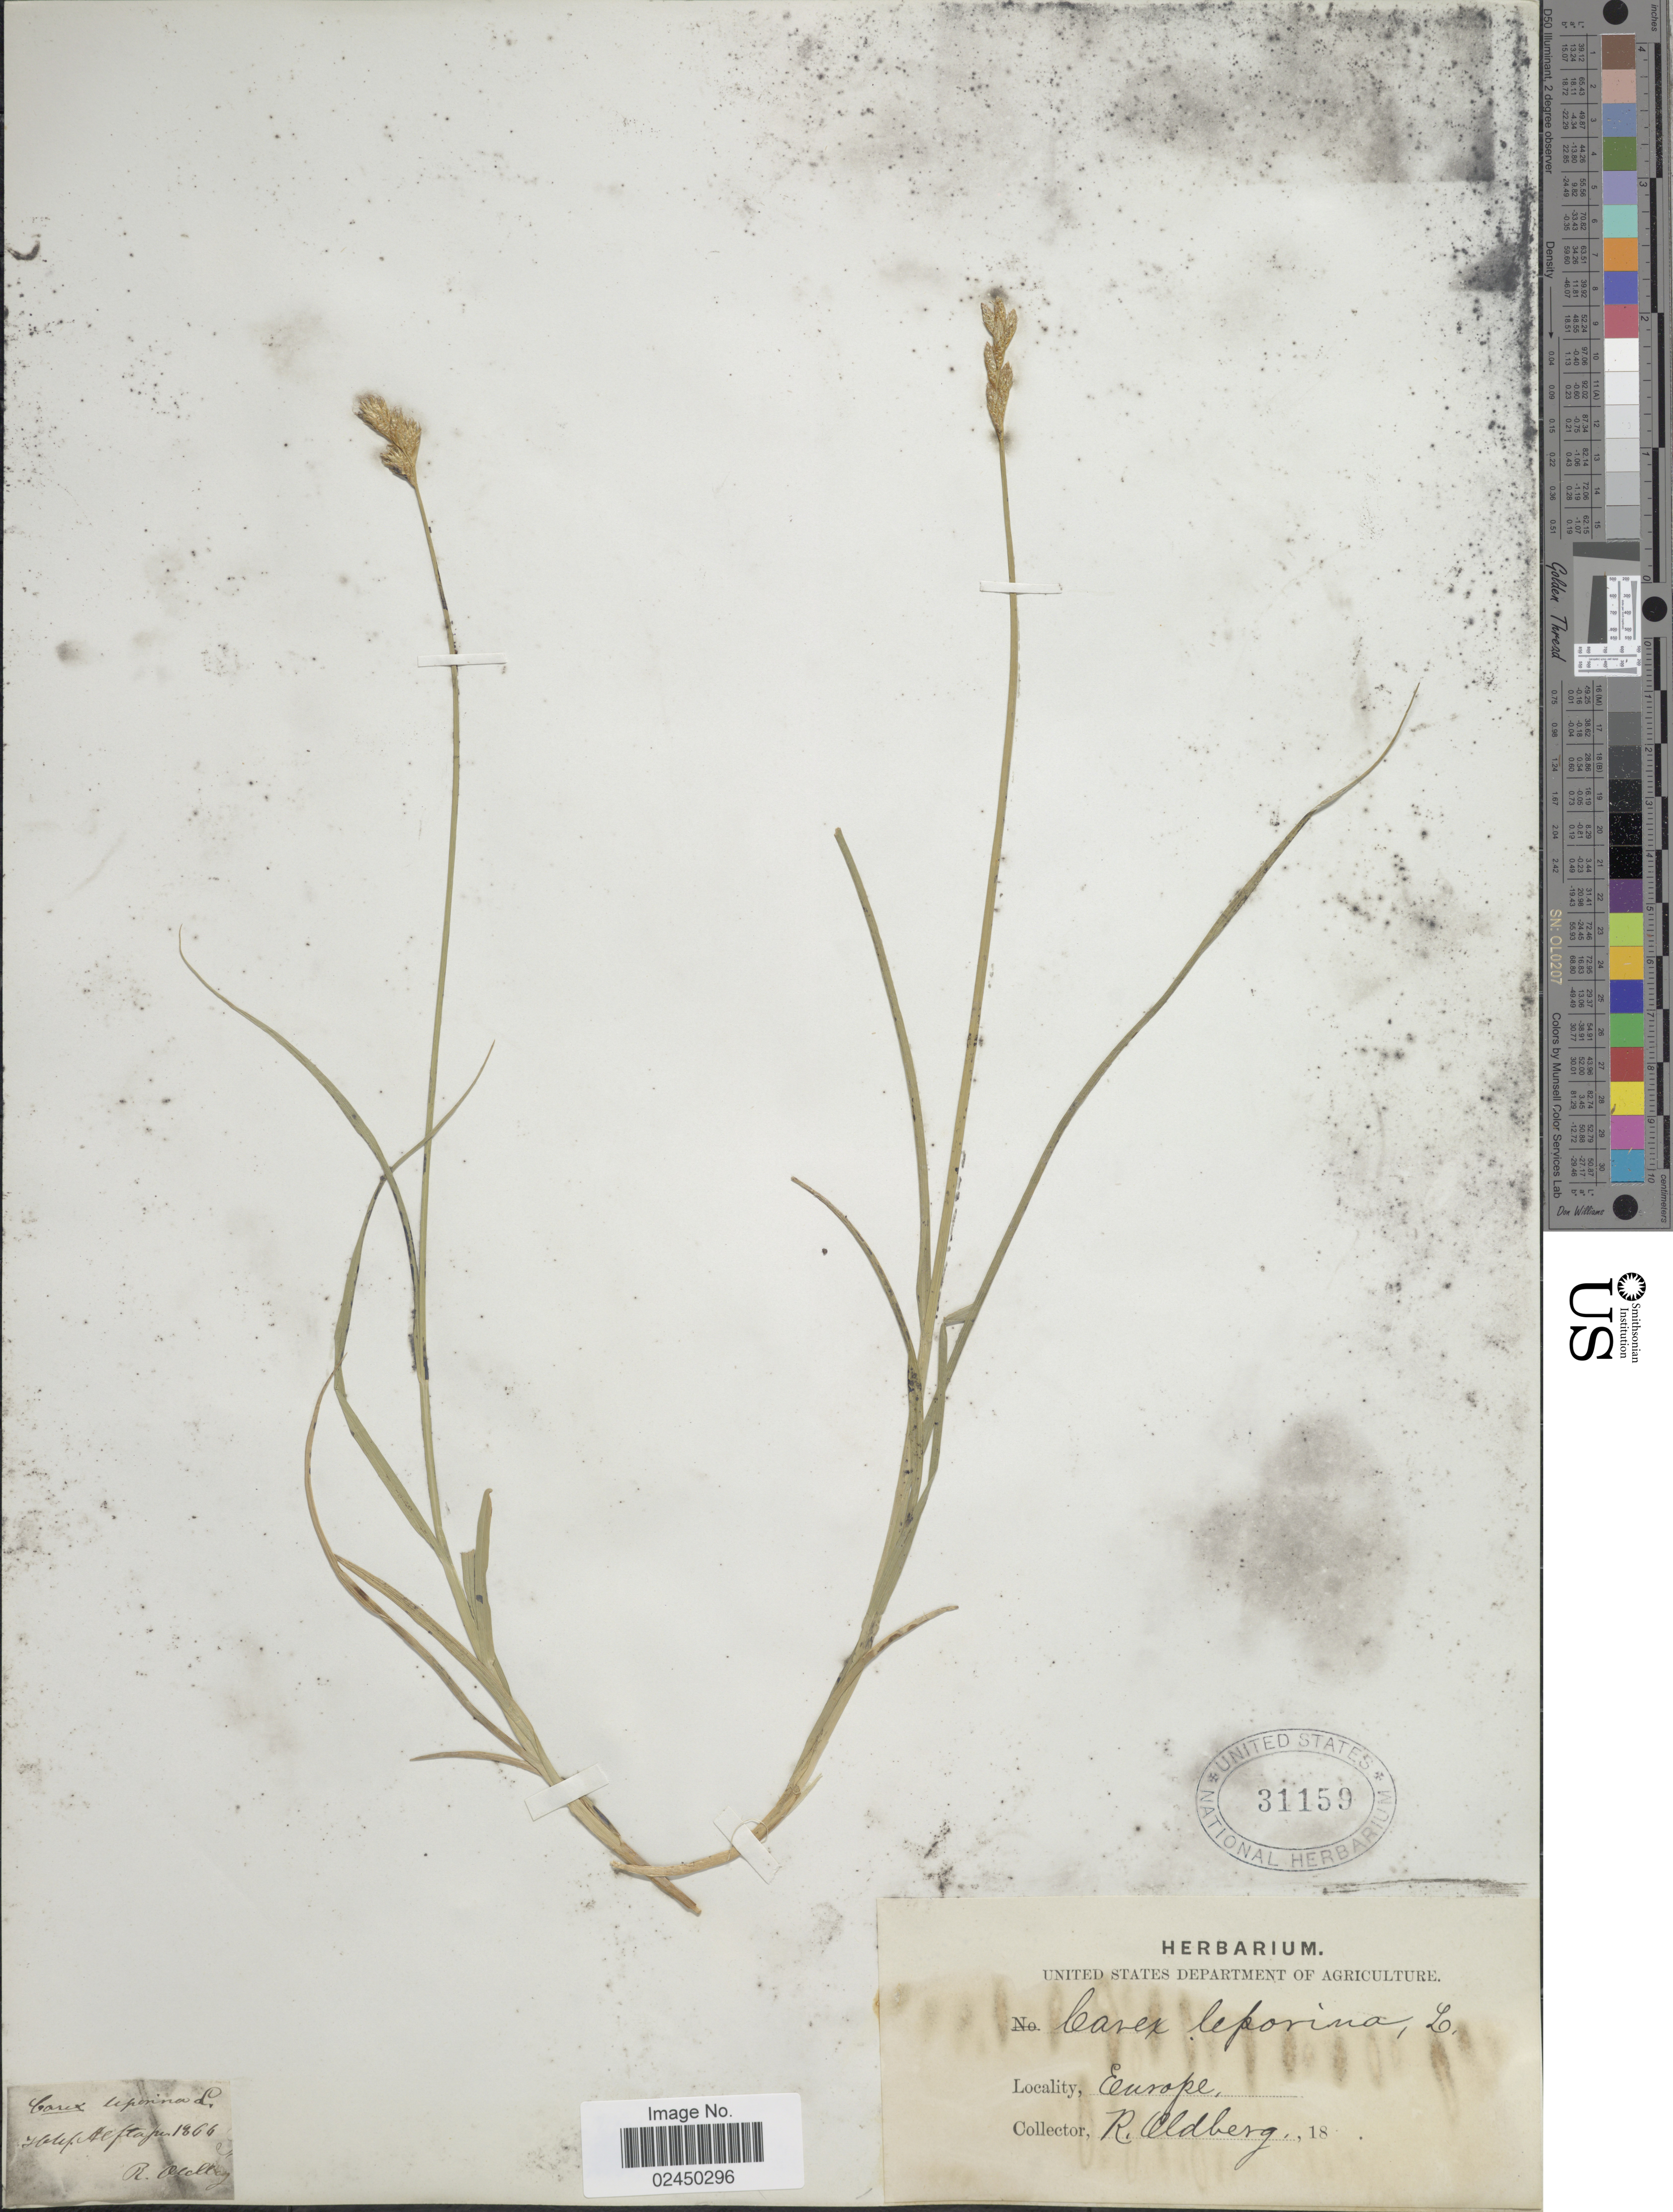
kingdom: Plantae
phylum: Tracheophyta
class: Liliopsida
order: Poales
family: Cyperaceae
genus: Carex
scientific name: Carex leporina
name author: L.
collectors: R. Oldberg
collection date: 1866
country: Sweden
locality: Helsl. Alfta.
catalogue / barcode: US 31159